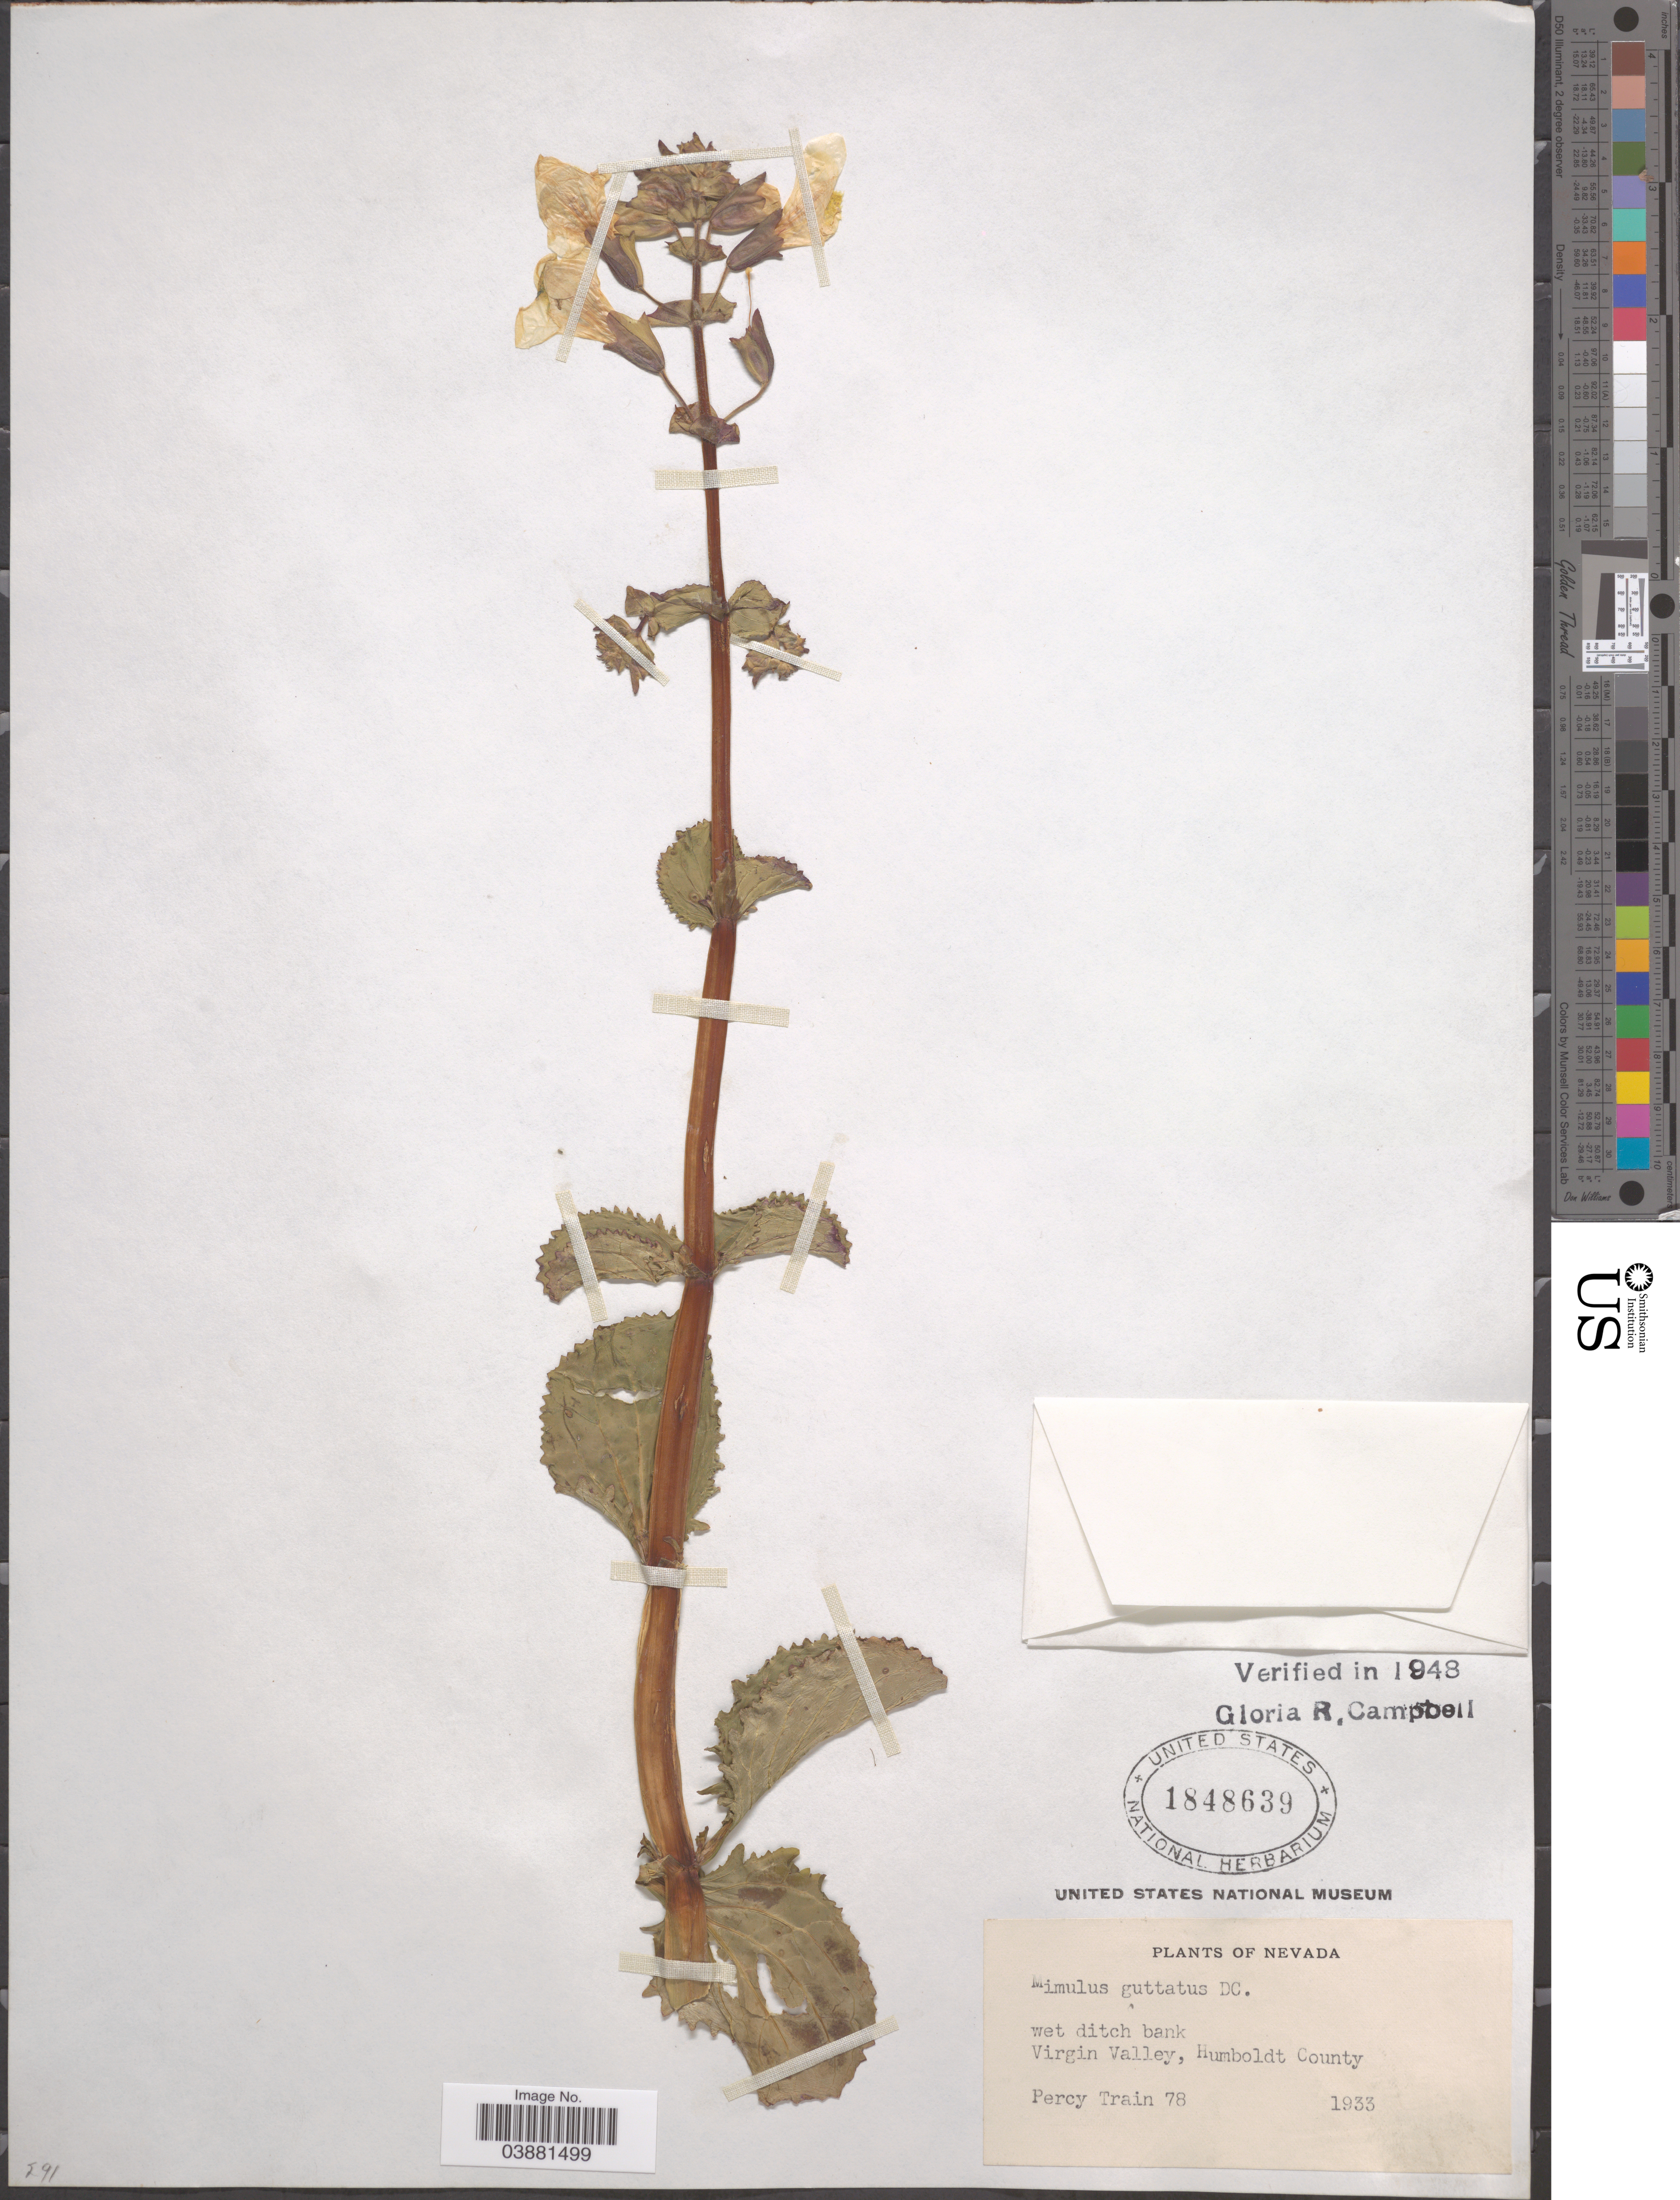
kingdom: Plantae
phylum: Tracheophyta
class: Magnoliopsida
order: Lamiales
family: Phrymaceae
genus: Mimulus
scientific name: Mimulus guttatus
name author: DC.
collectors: P. Train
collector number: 78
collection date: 1933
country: United States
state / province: Nevada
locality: Virgin Valley, Humboldt County.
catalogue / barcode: US 1848639